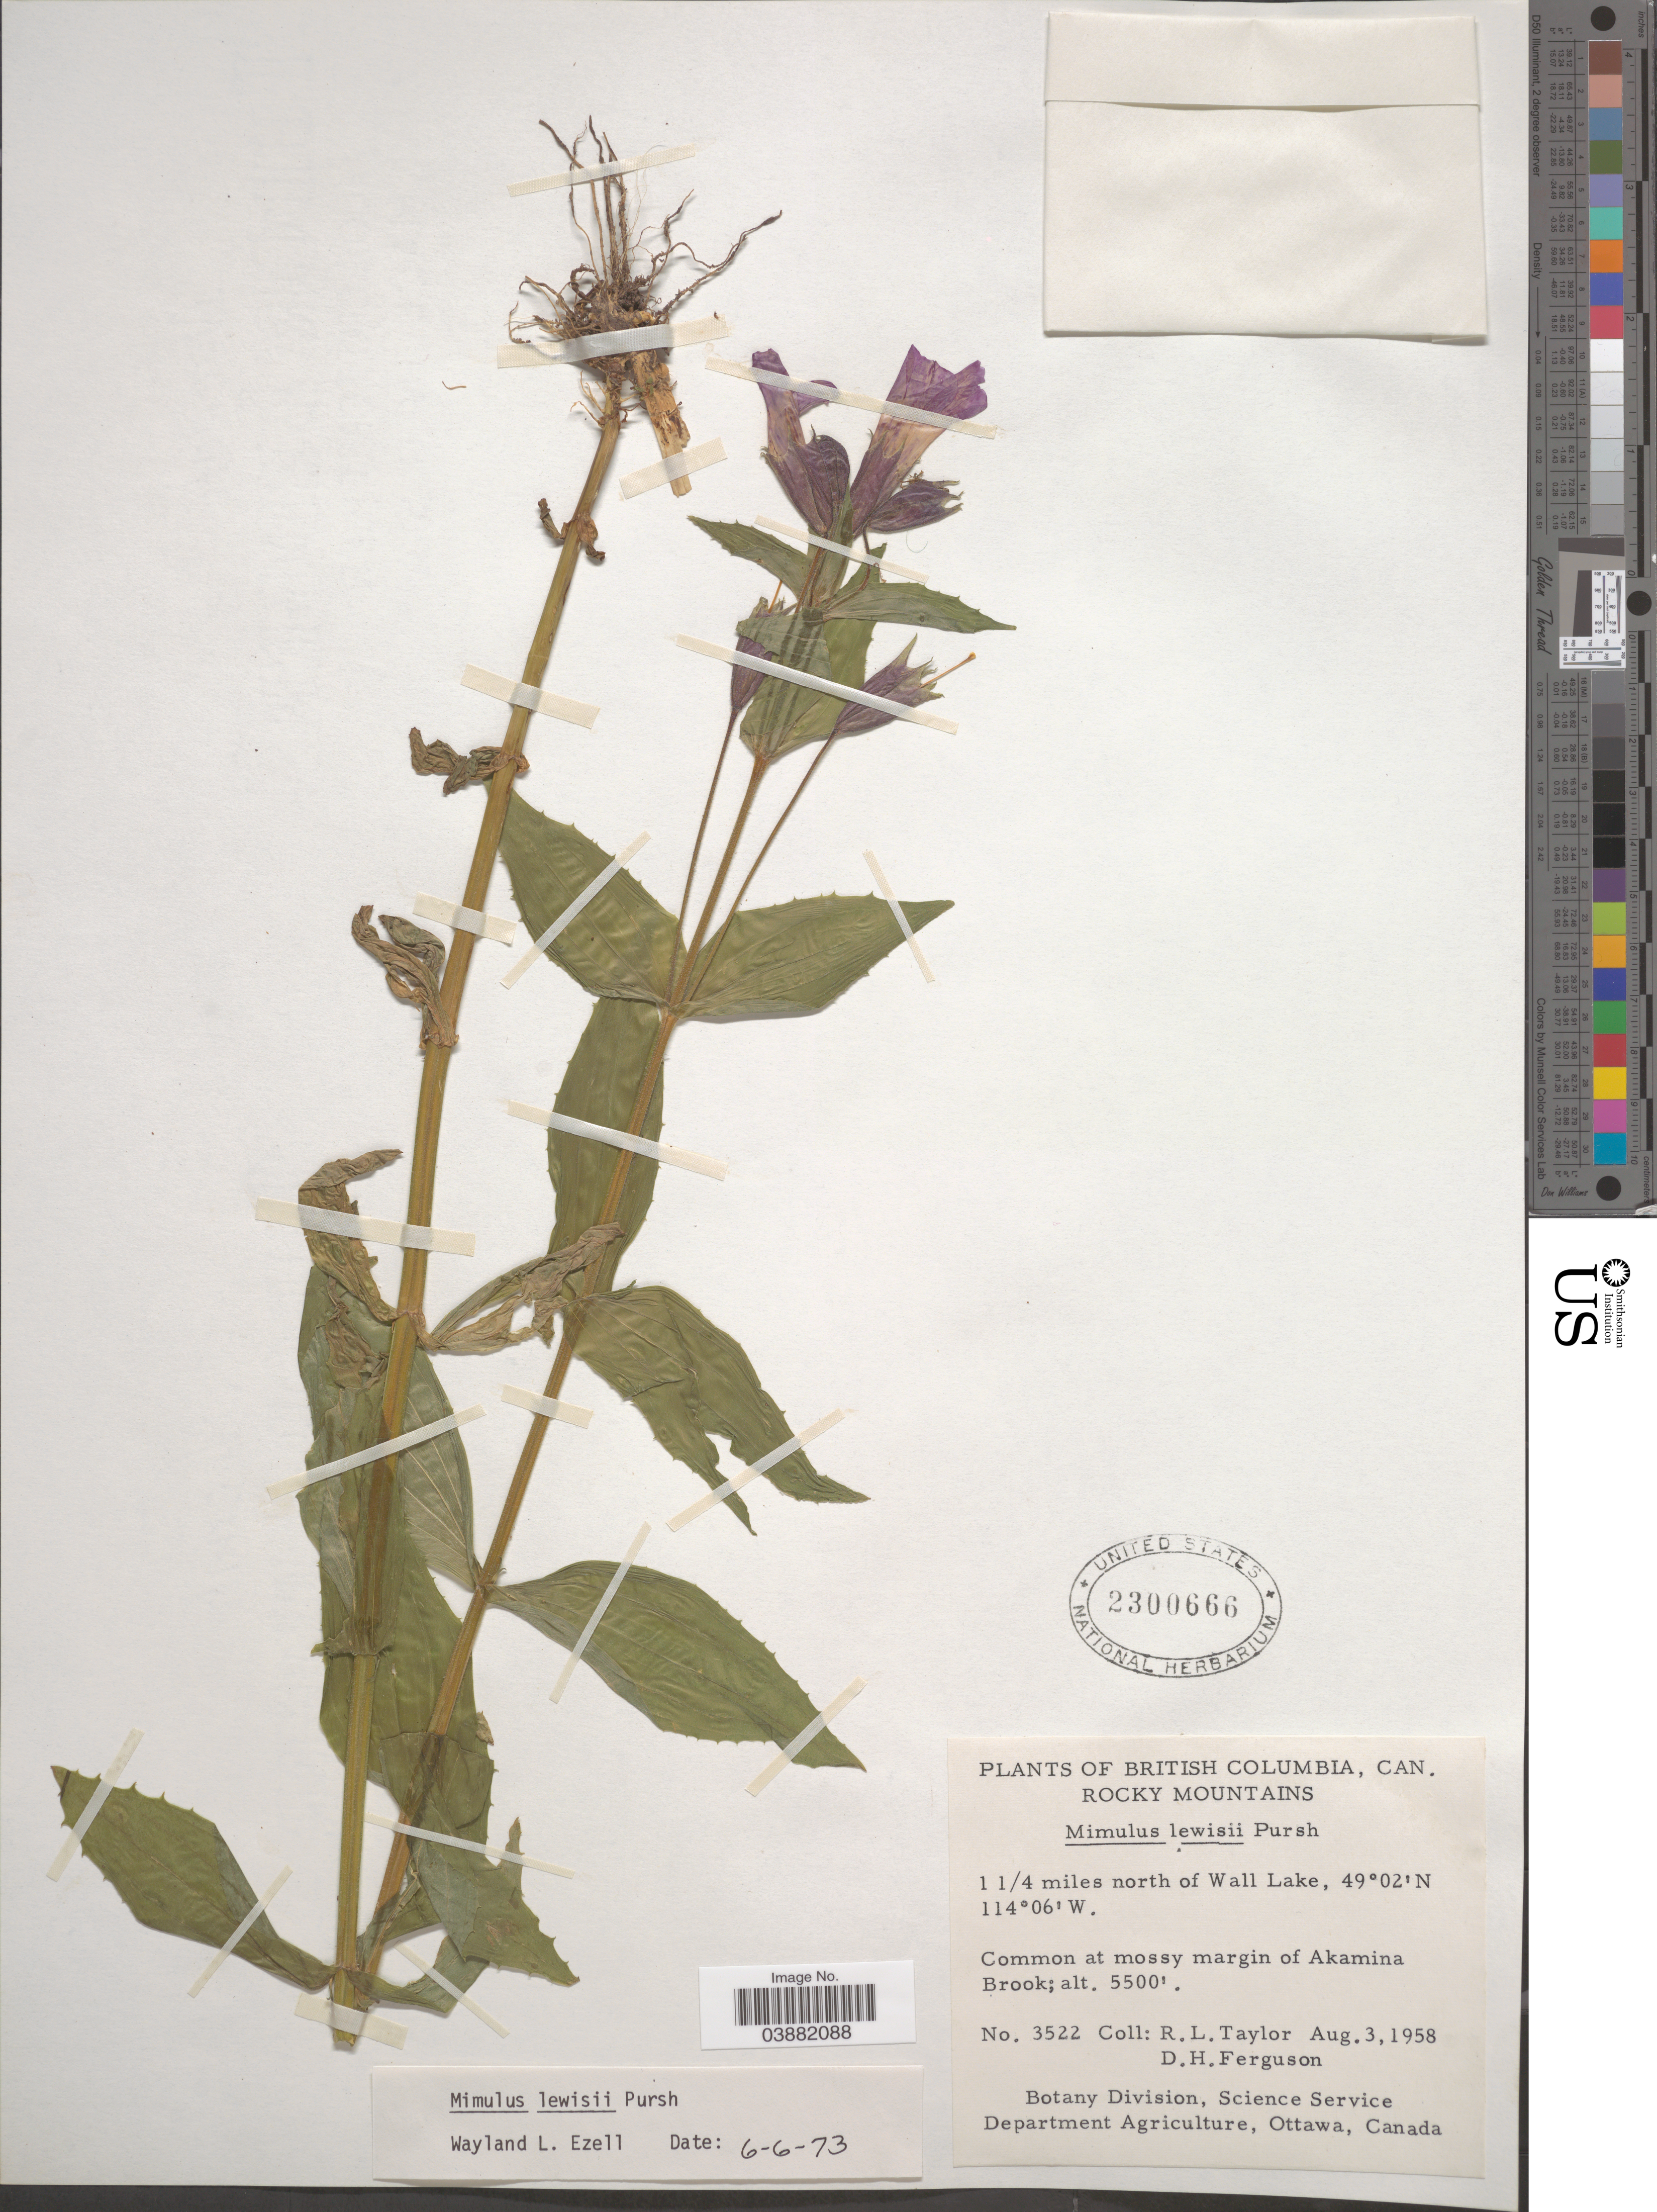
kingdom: Plantae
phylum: Tracheophyta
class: Magnoliopsida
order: Lamiales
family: Phrymaceae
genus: Mimulus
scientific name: Mimulus lewisii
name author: Pursh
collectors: R. Taylor & D. Ferguson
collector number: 3522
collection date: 1958-08-03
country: Canada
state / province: British Columbia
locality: Rocky Mountains. 1 ¼ miles north of Wall Lake. Margin of Akamina Brook.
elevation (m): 1676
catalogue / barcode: US 2300666